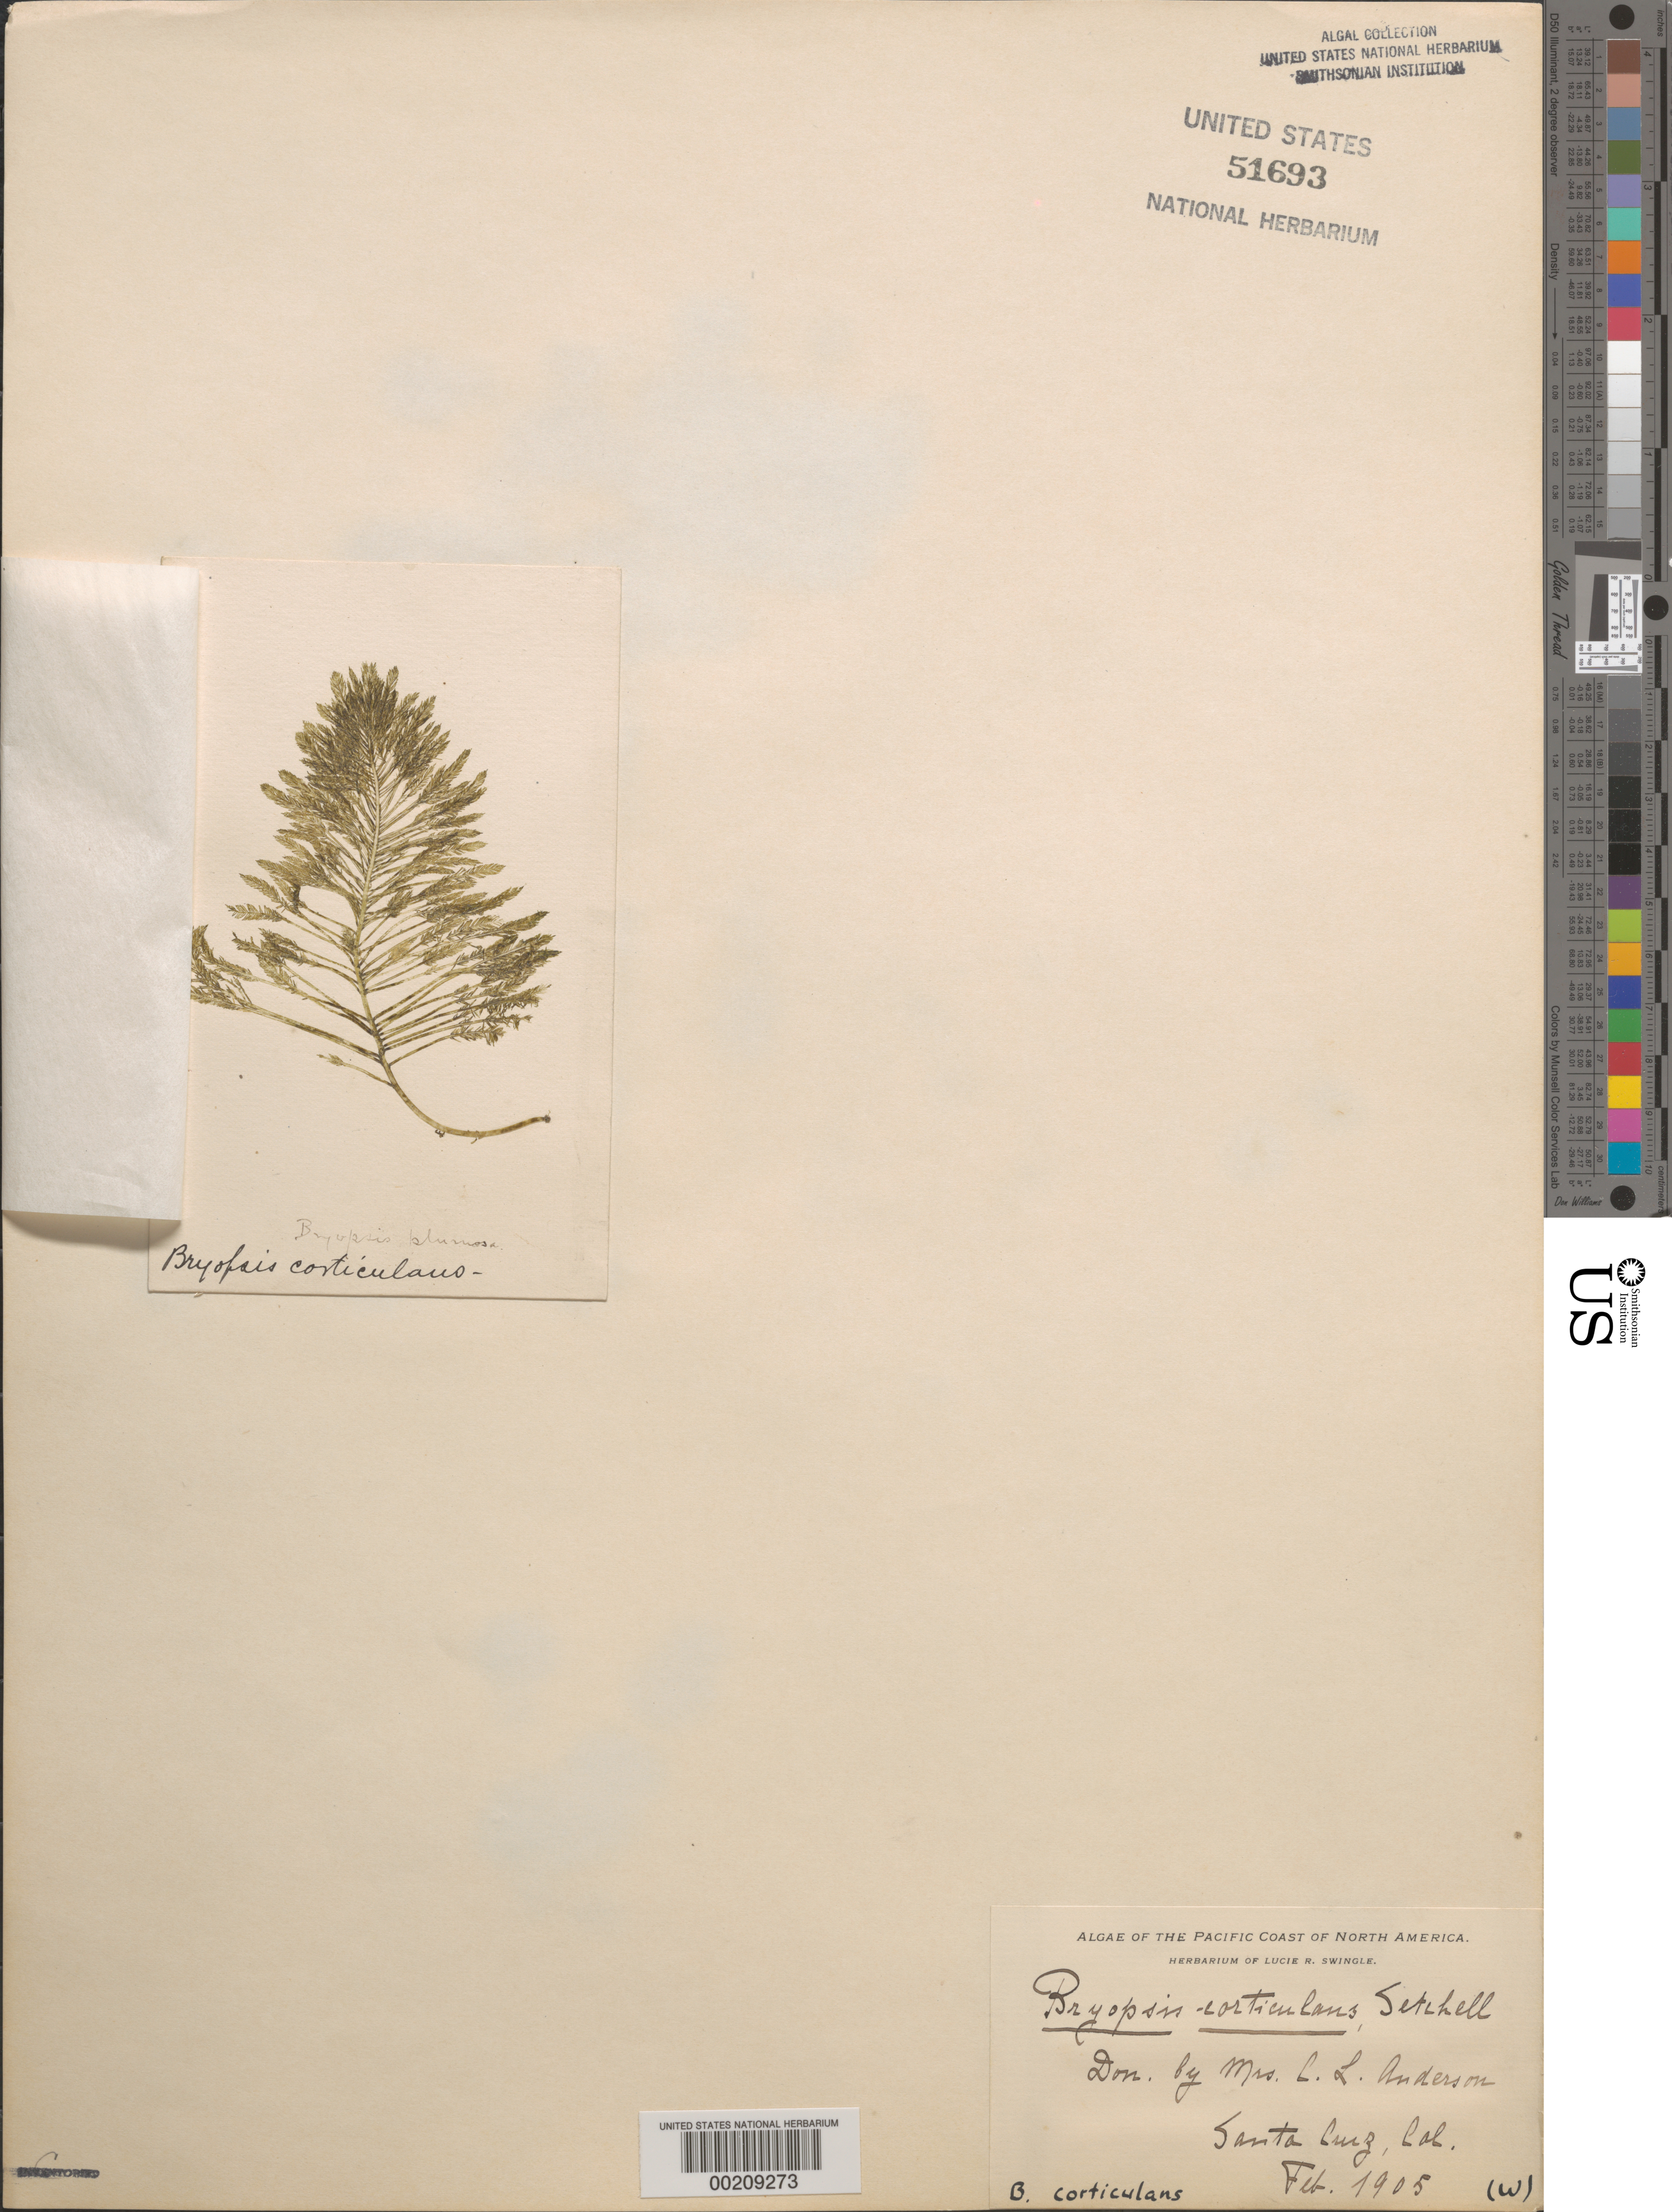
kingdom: Plantae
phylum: Chlorophyta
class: Ulvophyceae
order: Bryopsidales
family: Bryopsidaceae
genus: Bryopsis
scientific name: Bryopsis corticulans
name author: Setch. in Collins et al.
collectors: C. L. Anderson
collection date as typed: Feb 1905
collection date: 1905-02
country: United States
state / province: California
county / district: Santa Cruz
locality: Santa Cruz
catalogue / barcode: US 51693